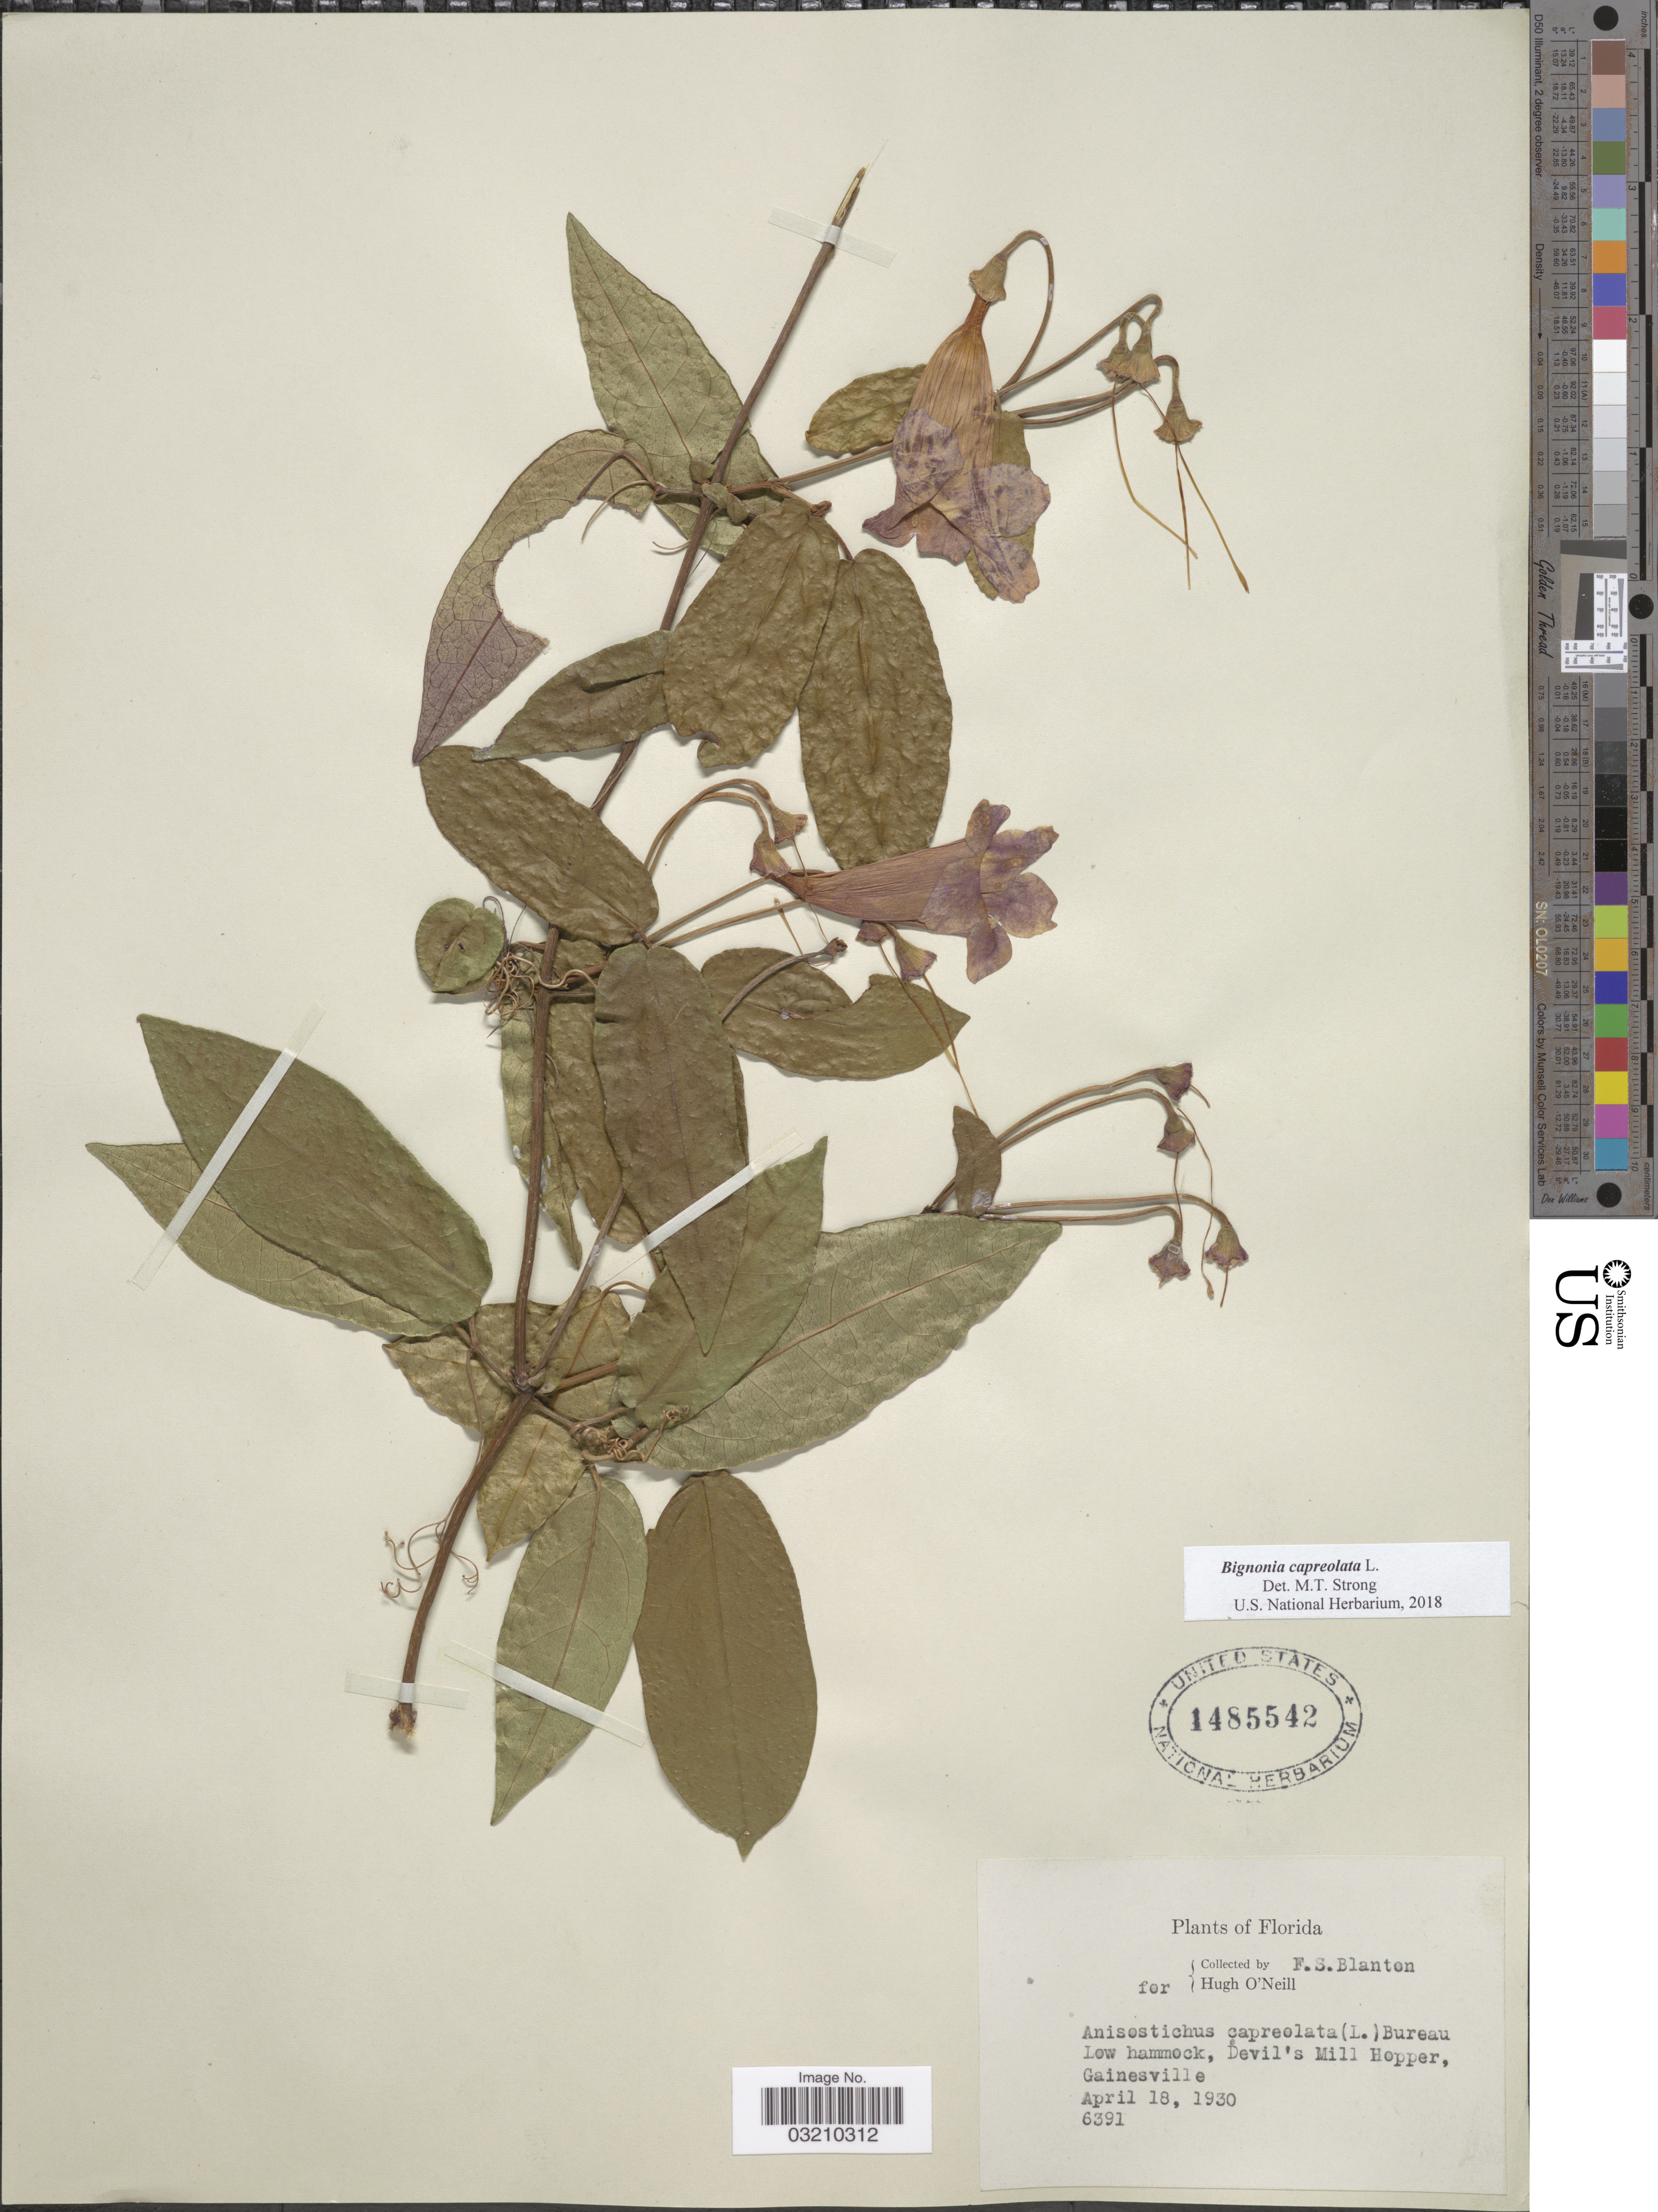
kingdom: Plantae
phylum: Tracheophyta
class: Magnoliopsida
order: Lamiales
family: Bignoniaceae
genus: Bignonia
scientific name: Bignonia capreolata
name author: L.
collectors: F. S. Blanton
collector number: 6391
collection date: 1930-04-18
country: United States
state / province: Florida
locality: Low hammock, Devil's Mill Hopper, Gainesville.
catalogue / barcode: US 1485542